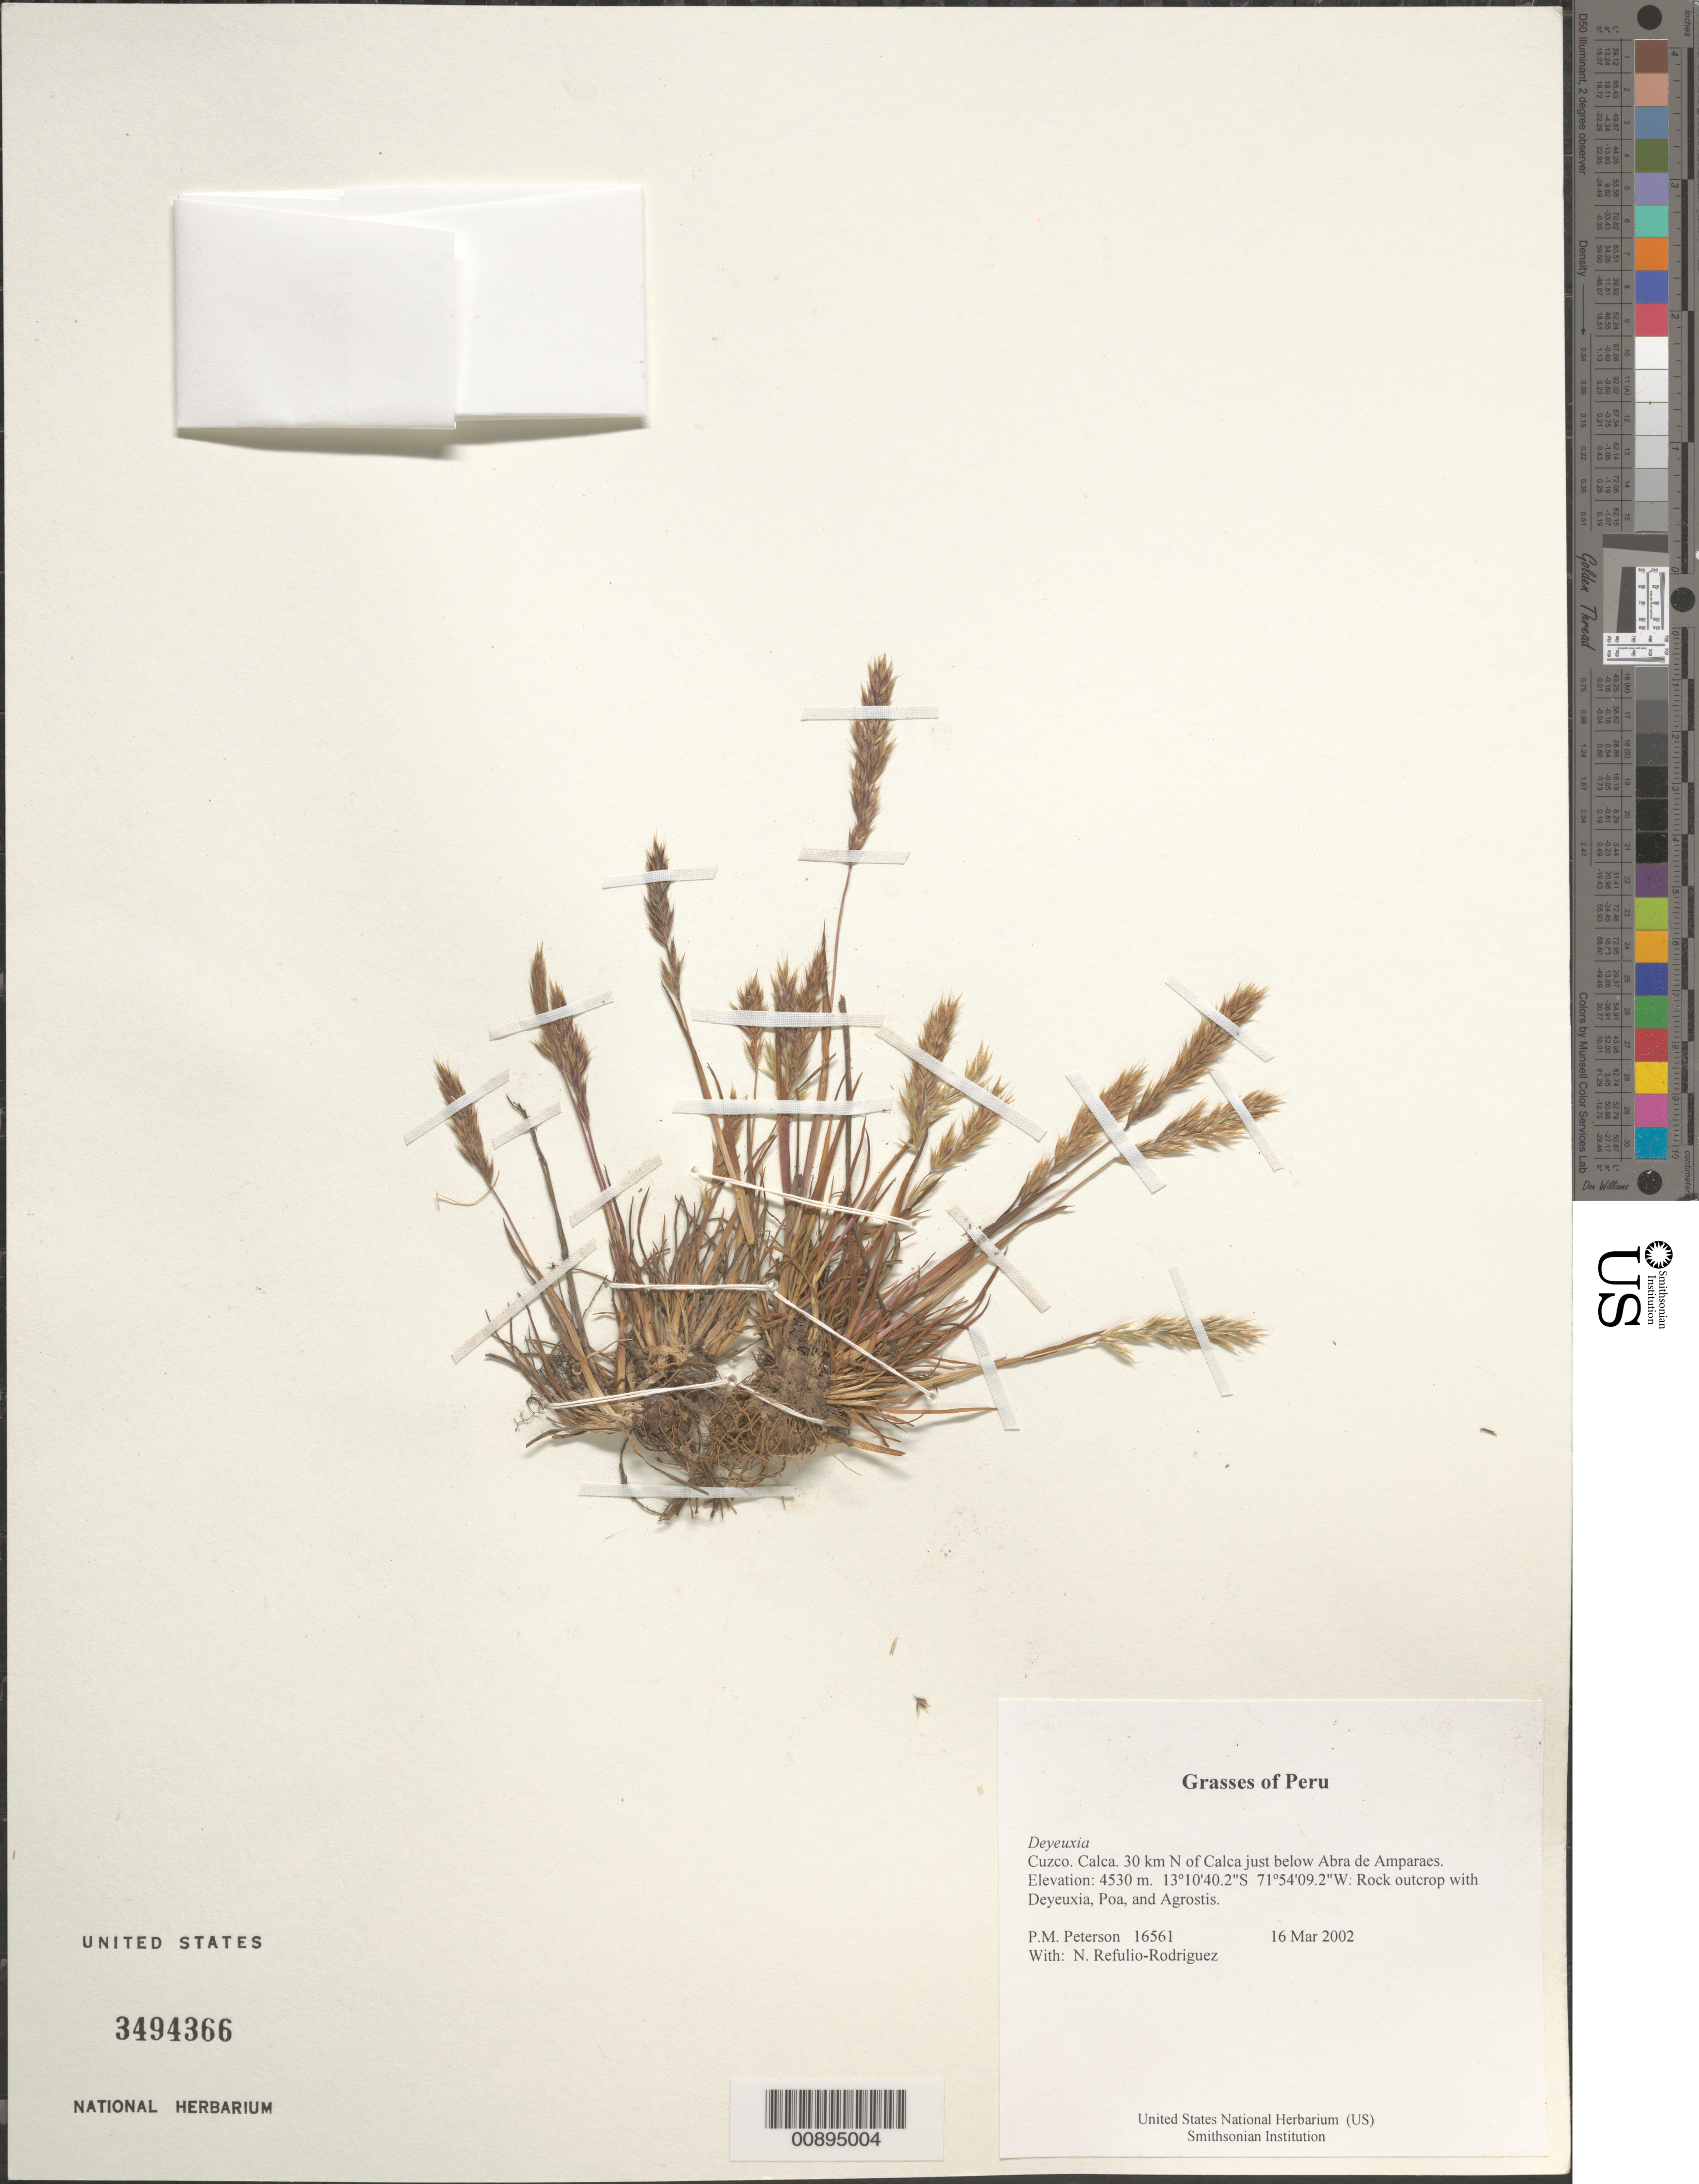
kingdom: Plantae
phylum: Tracheophyta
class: Liliopsida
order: Poales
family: Poaceae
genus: Calamagrostis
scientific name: Calamagrostis sp.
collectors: P. M. Peterson & N. Refulio-Rodríguez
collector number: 16561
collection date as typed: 16 Mar 2002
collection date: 2002-03-16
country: Peru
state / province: Cusco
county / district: Calca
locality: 30 km N of Calca just below Abra de Amparaes.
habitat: Rock outcrop with ~Deyeuxia, Poa, and Agrostis~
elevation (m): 4530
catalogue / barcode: US 3494366